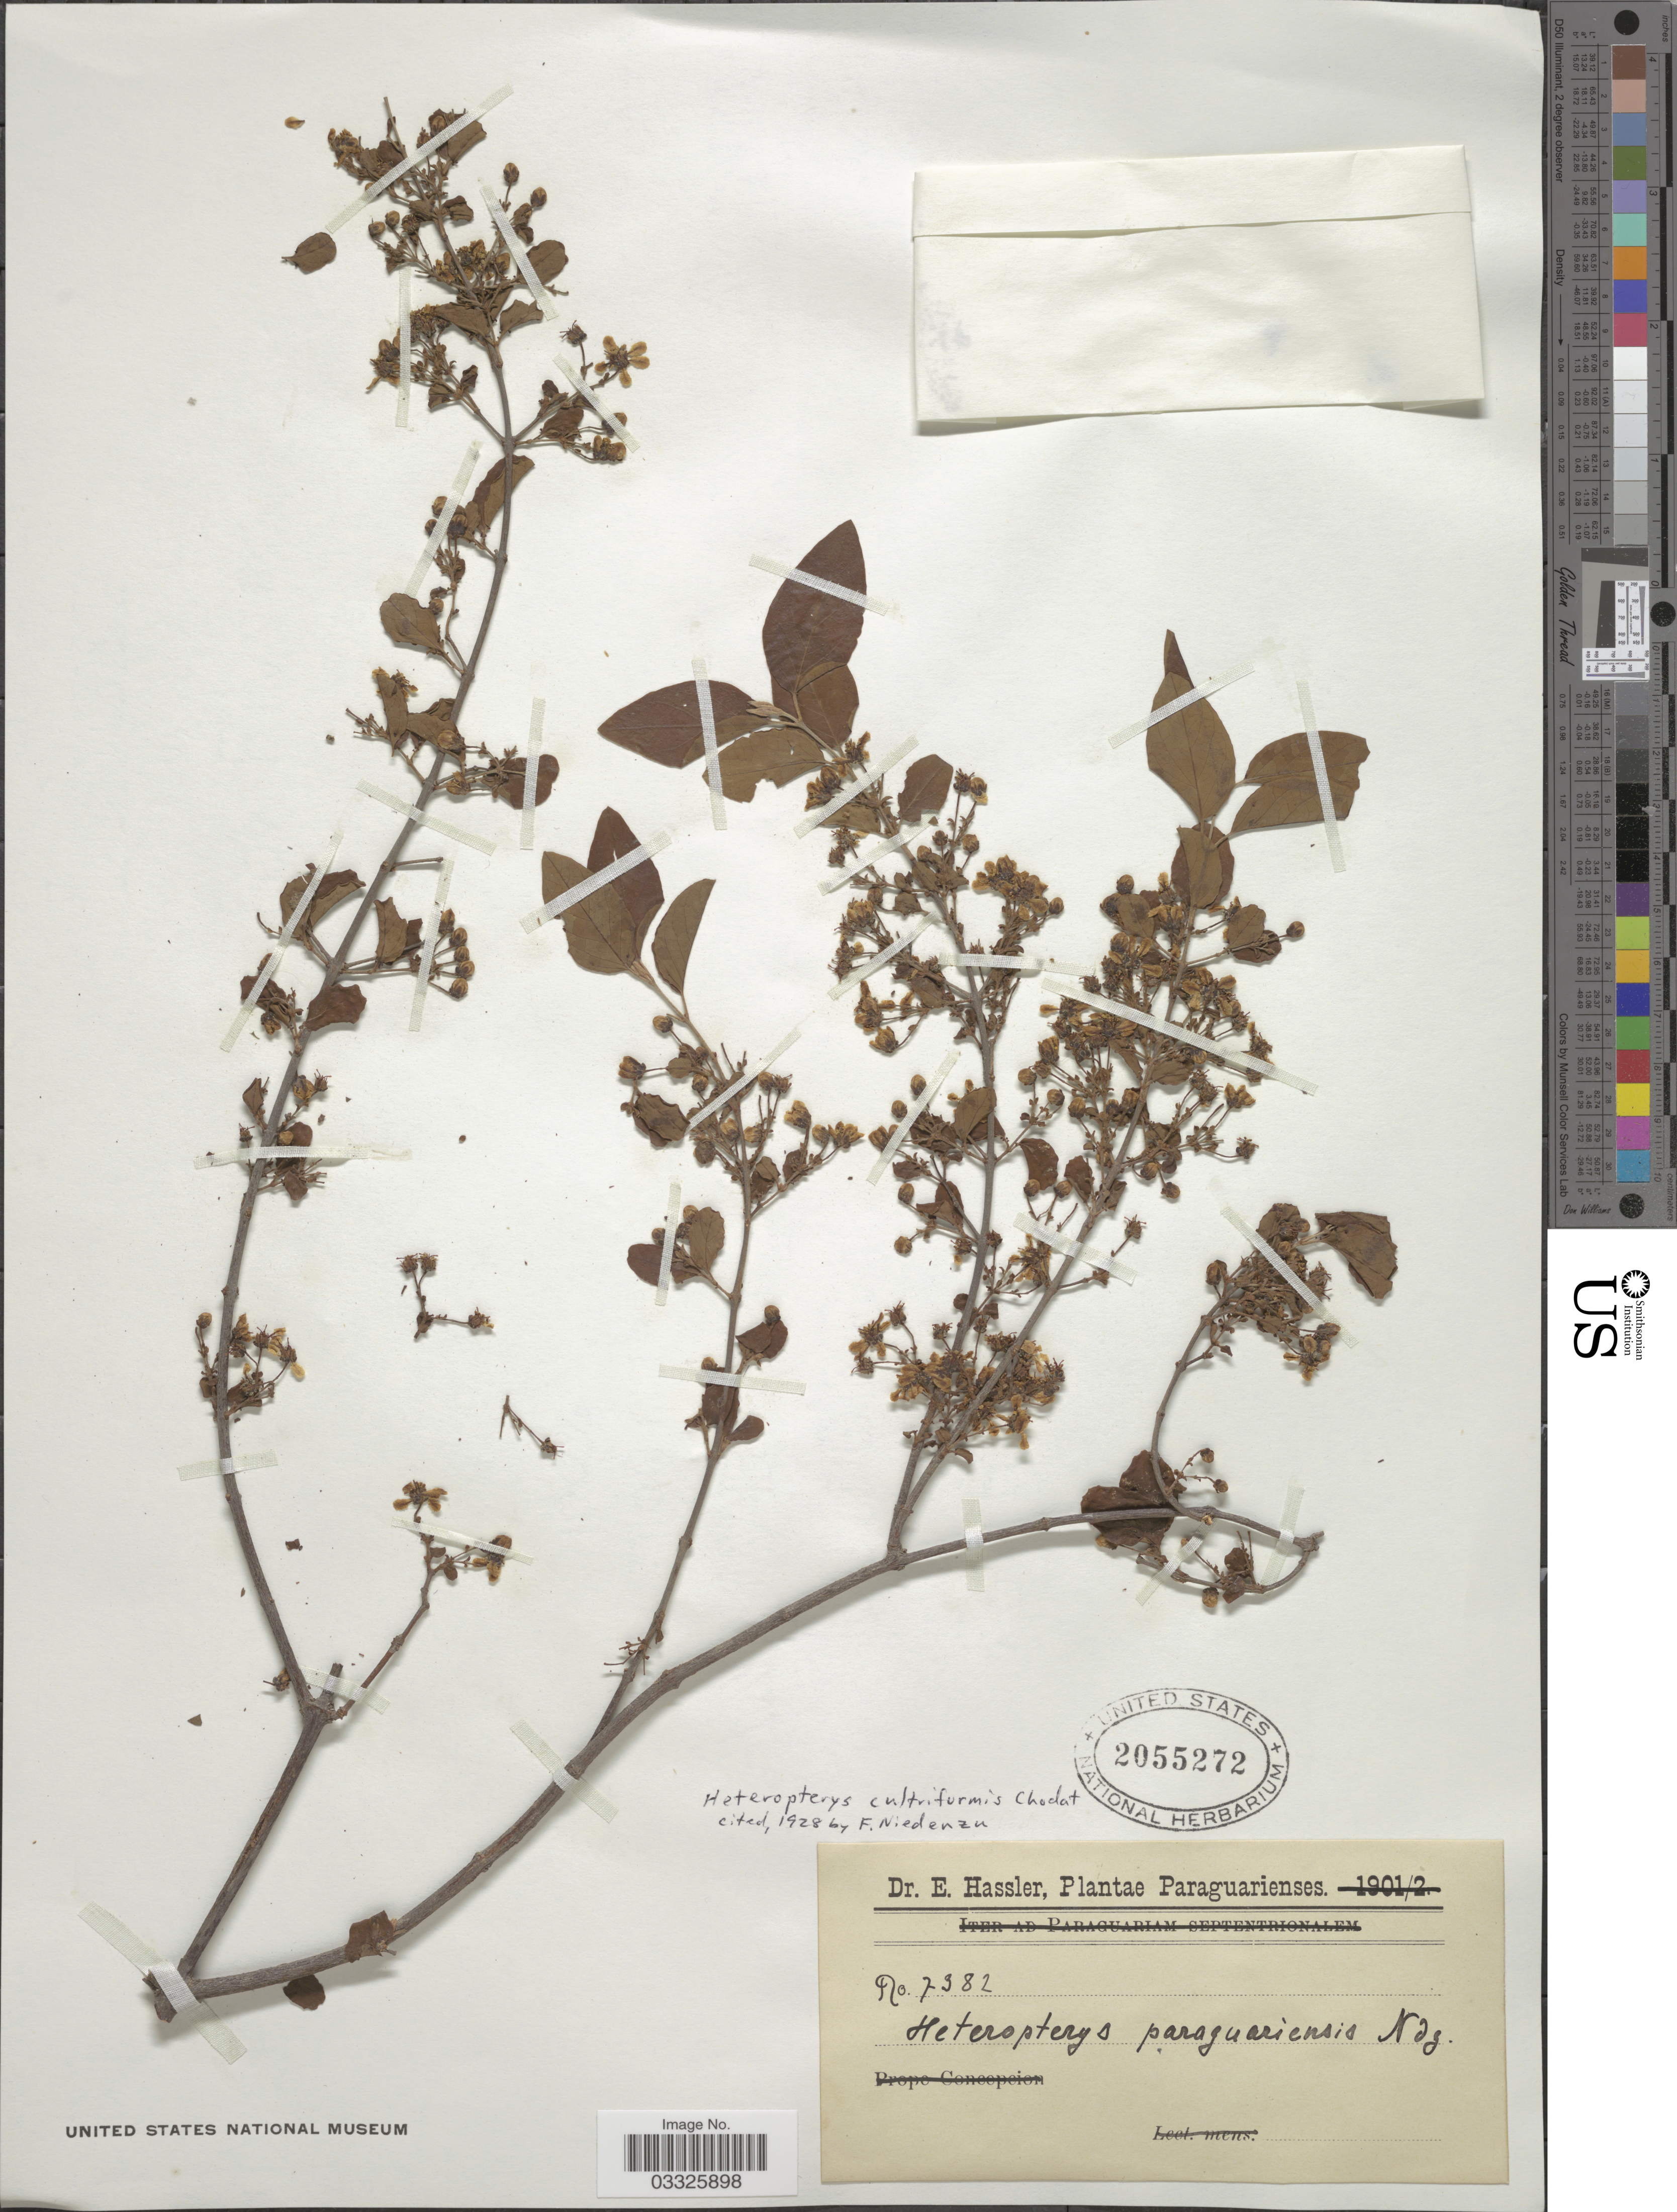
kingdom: Plantae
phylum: Tracheophyta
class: Magnoliopsida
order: Malpighiales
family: Malpighiaceae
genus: Heteropterys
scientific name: Heteropterys cultriformis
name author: Chodat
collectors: E. Hassler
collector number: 7382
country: Paraguay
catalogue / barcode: US 2055272